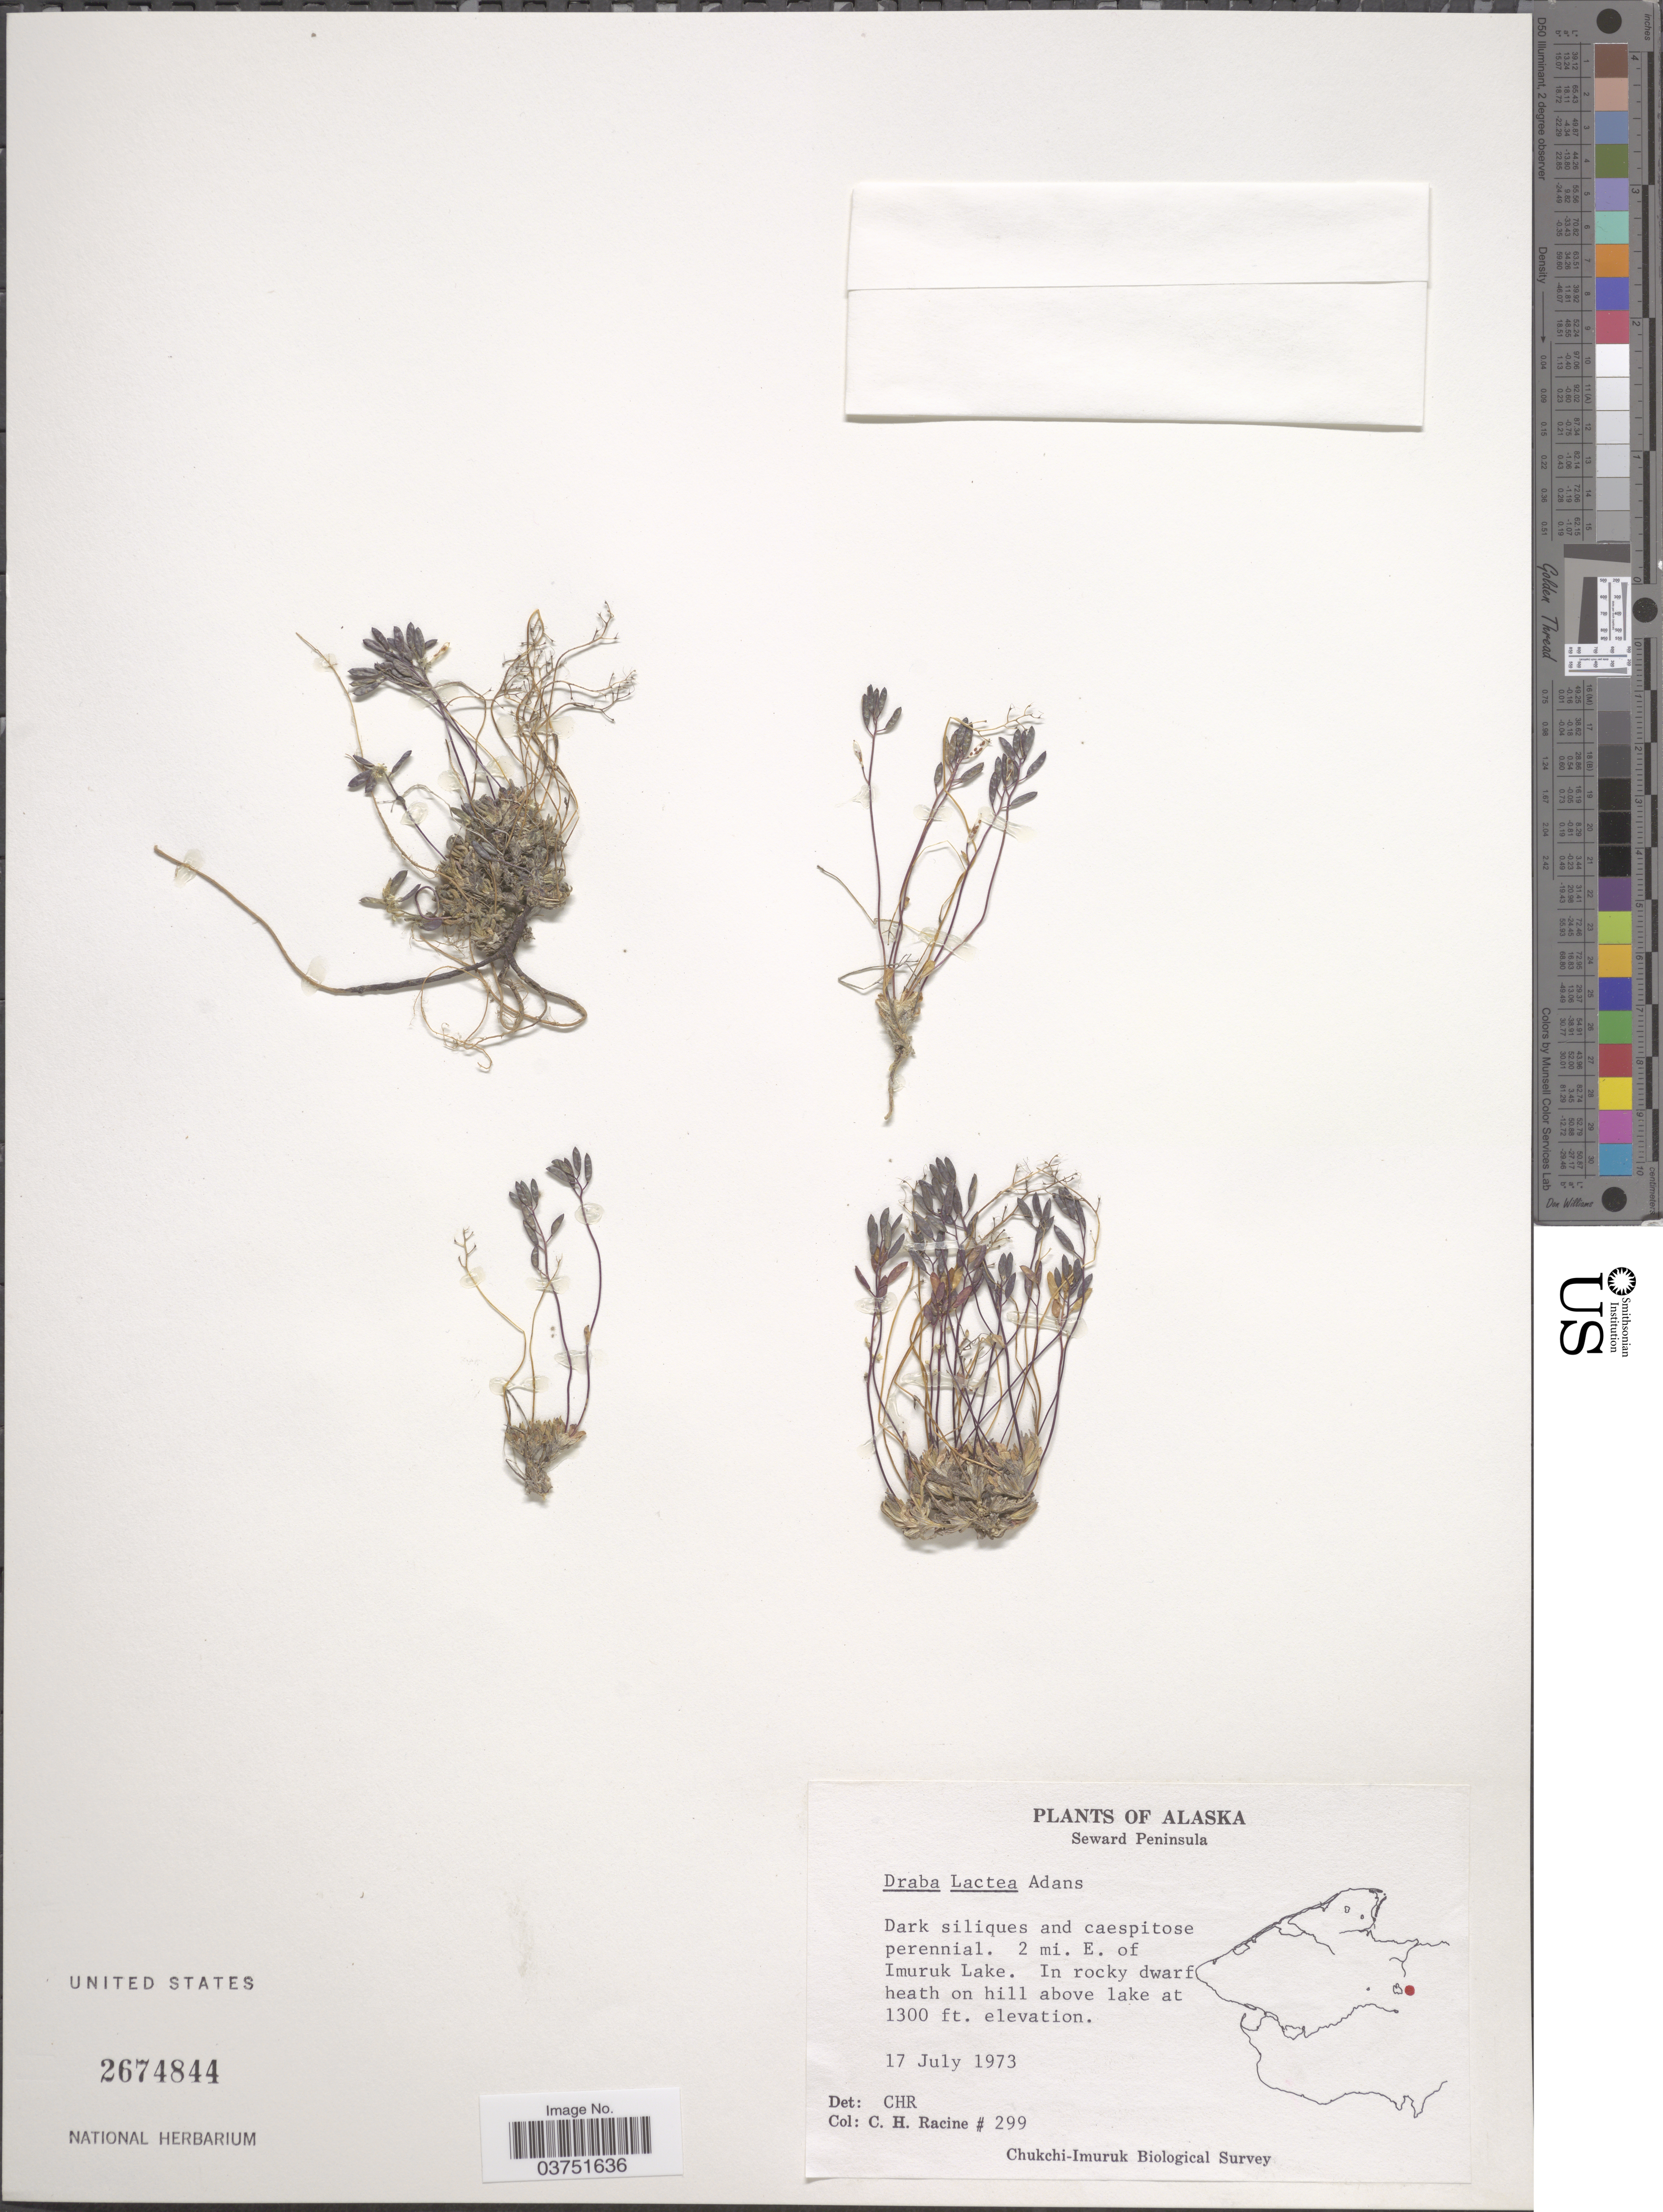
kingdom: Plantae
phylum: Tracheophyta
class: Magnoliopsida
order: Brassicales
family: Brassicaceae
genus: Draba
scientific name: Draba lactea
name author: Adams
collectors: C. Racine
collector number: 299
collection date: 1973-07-17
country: United States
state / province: Alaska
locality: Seward Peninsula. 2 mi. E. of Imuruk Lake. In rocky dwarf heath on hill above lake.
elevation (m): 396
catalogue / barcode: US 2674844